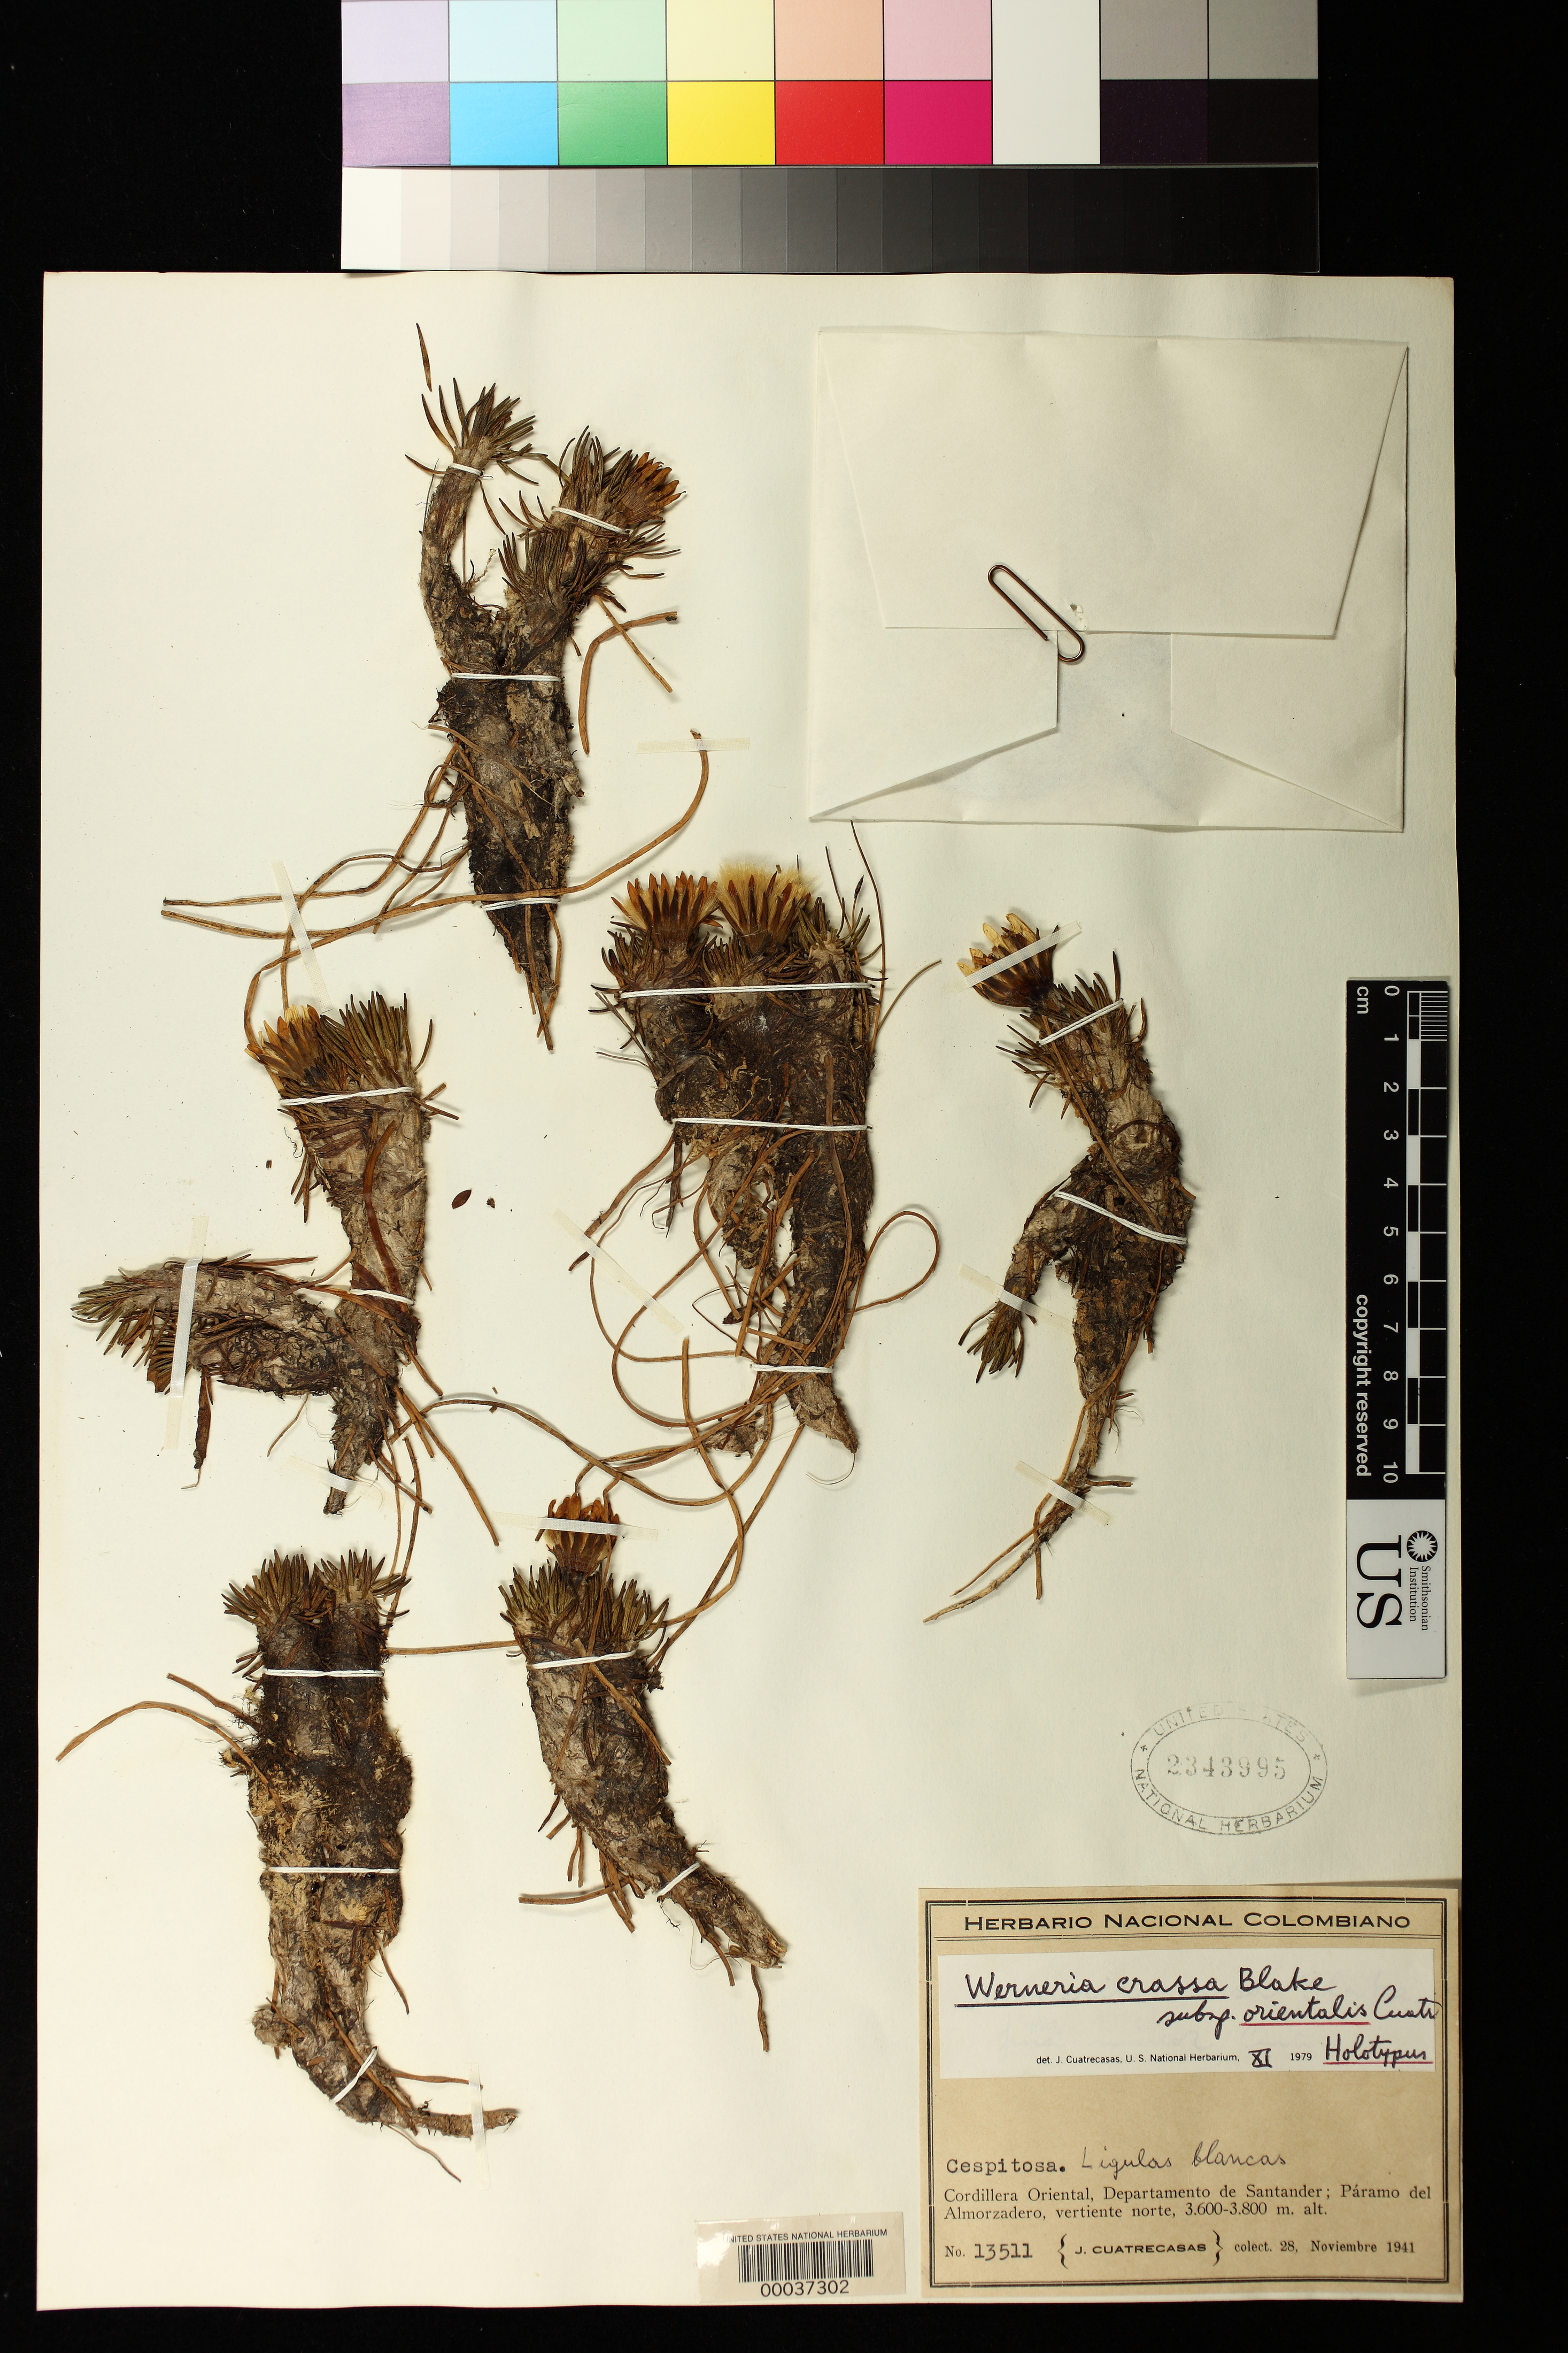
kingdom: Plantae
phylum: Tracheophyta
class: Magnoliopsida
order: Asterales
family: Asteraceae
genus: Werneria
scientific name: Werneria crassa subsp. orientalis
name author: Cuatrec.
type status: Holotype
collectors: J. Cuatrecasas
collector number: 13511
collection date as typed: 28 Nov 1941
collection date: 1941-11-28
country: Colombia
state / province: Norte de Santander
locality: Cordillera Oriental, Alto del Almorzadero. Páramo del Almorzadero, extremo sur en Peralonso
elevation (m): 3600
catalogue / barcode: US 2343995